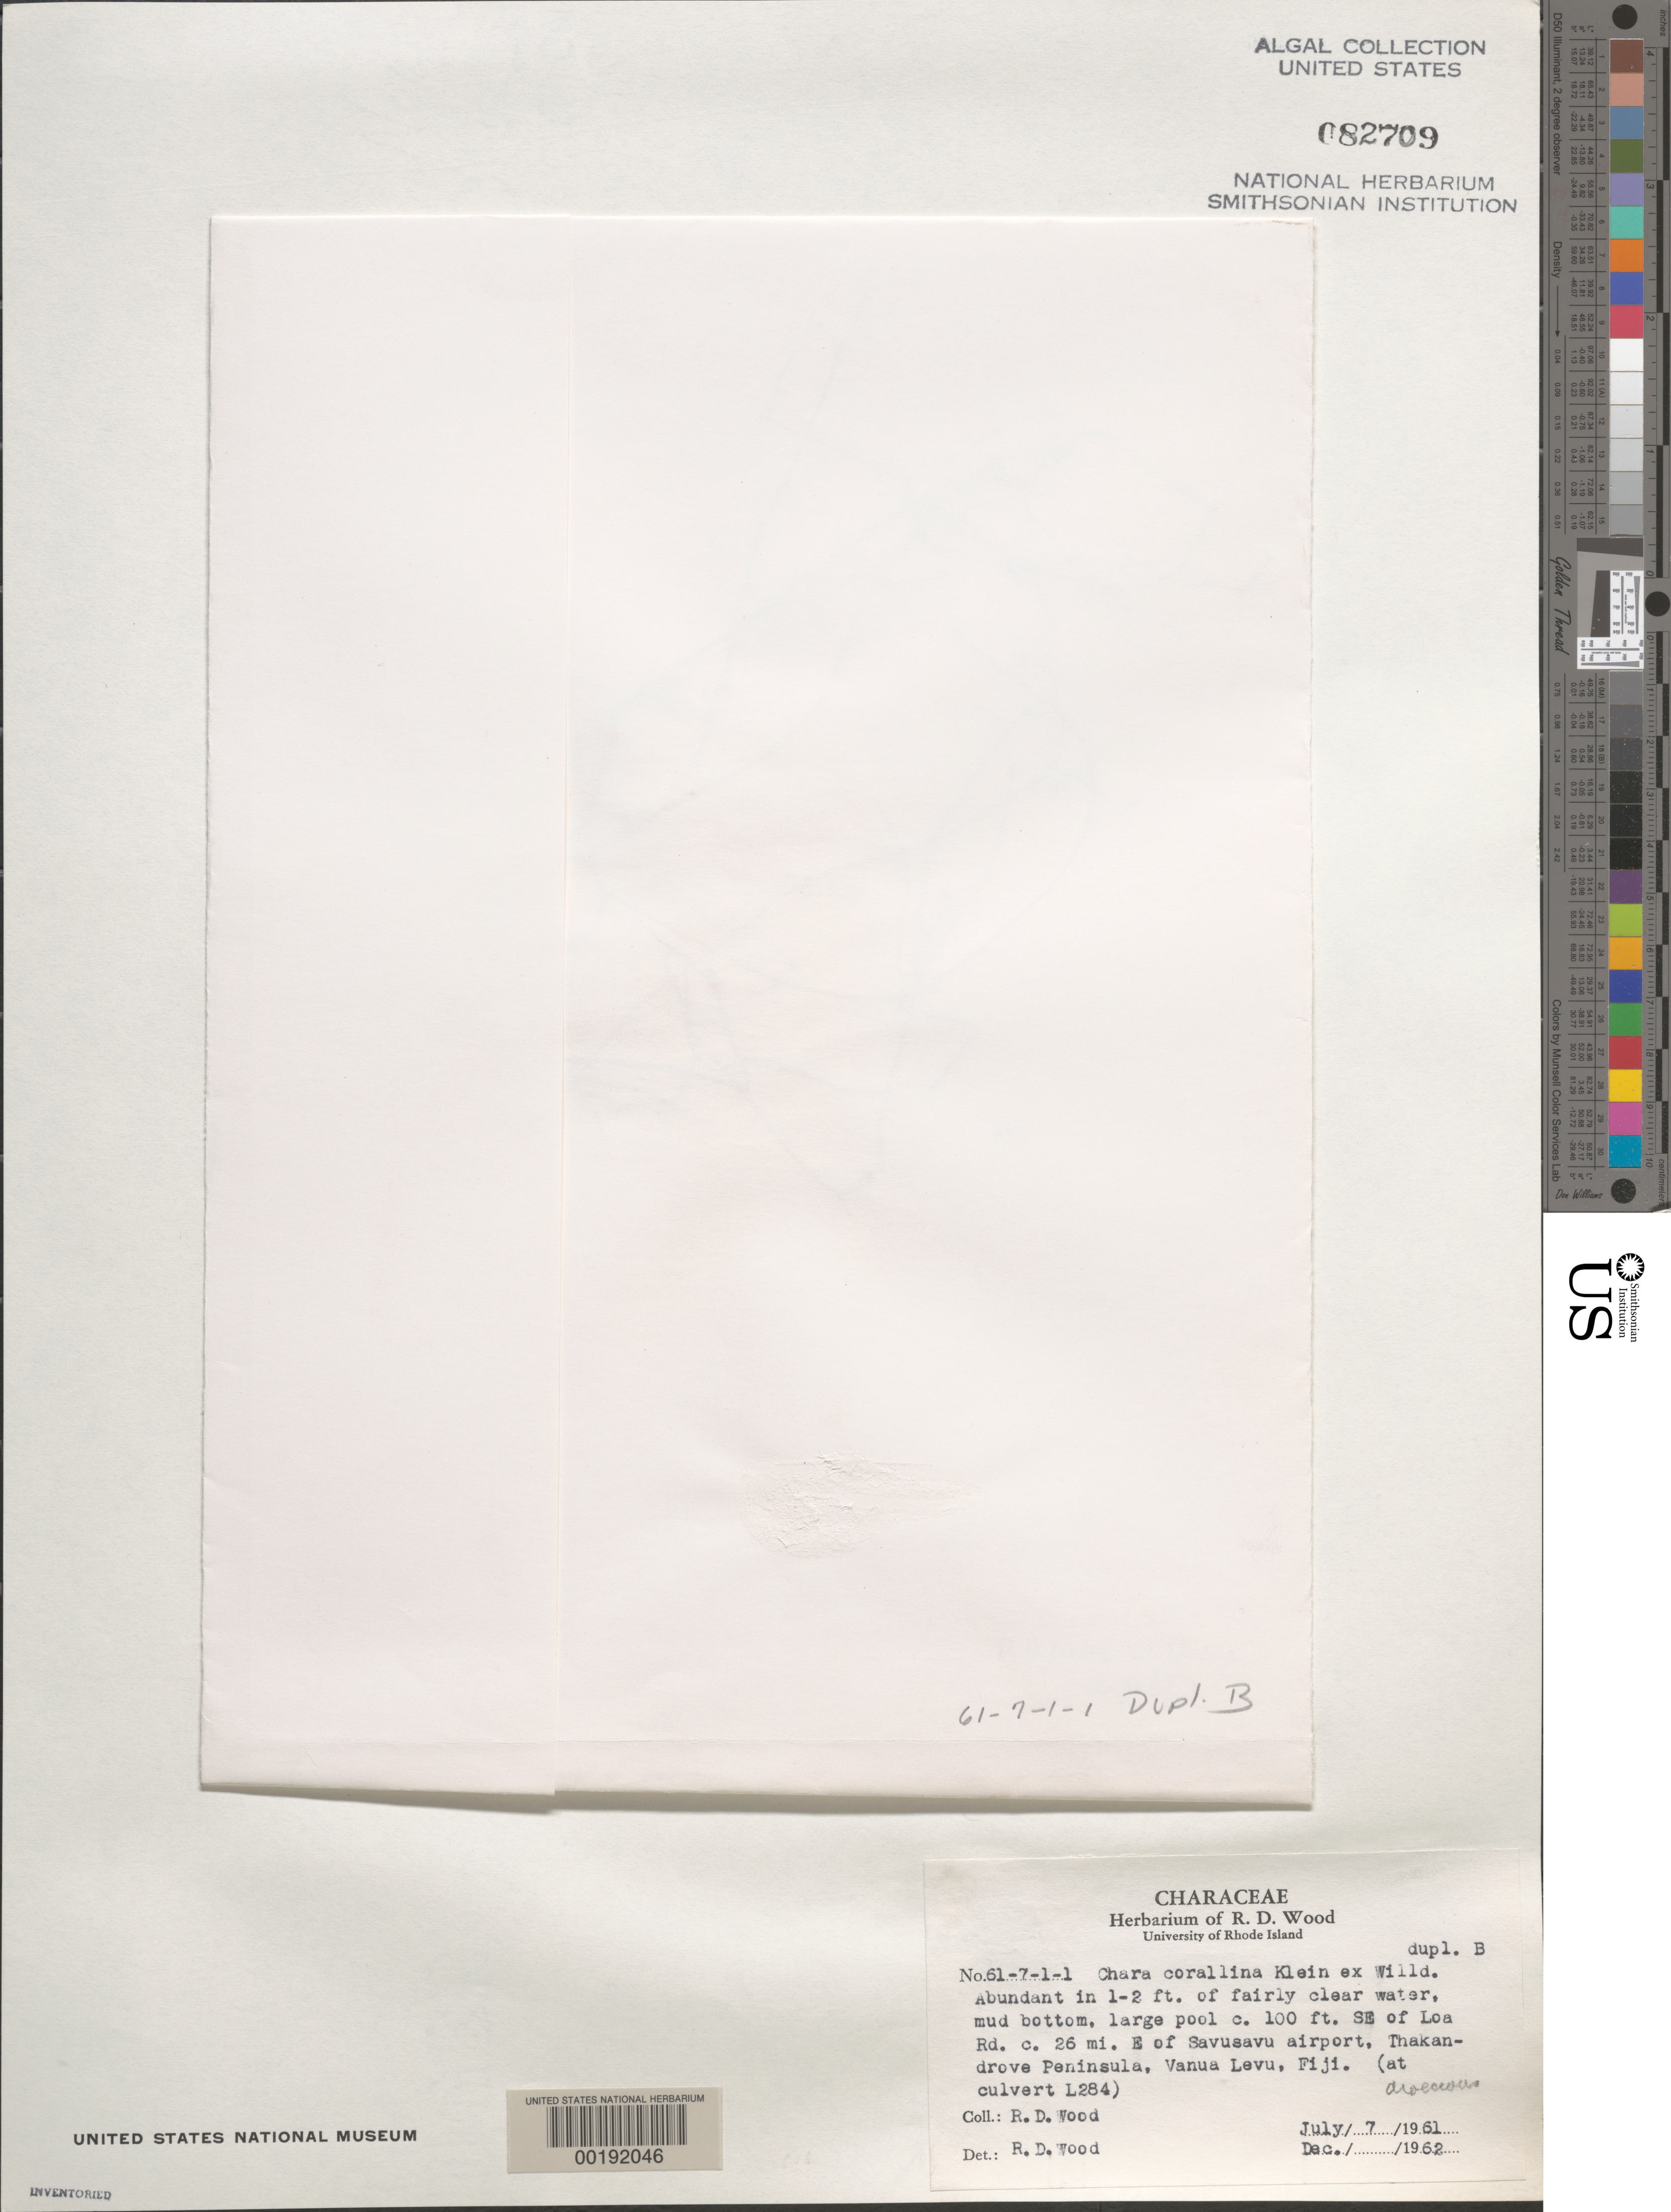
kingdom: Plantae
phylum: Charophyta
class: Charophyceae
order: Charales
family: Characeae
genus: Chara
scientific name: Chara corallina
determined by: Wood, R. D.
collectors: R. Wood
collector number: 61-7-1-1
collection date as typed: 07 Jul 1961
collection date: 1961-07-07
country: Fiji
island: Vanua Levu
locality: Vanua levu, thakandrove peninsula, southeast of loa road, ca. 26 miles east of savusavu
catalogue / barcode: US 82709